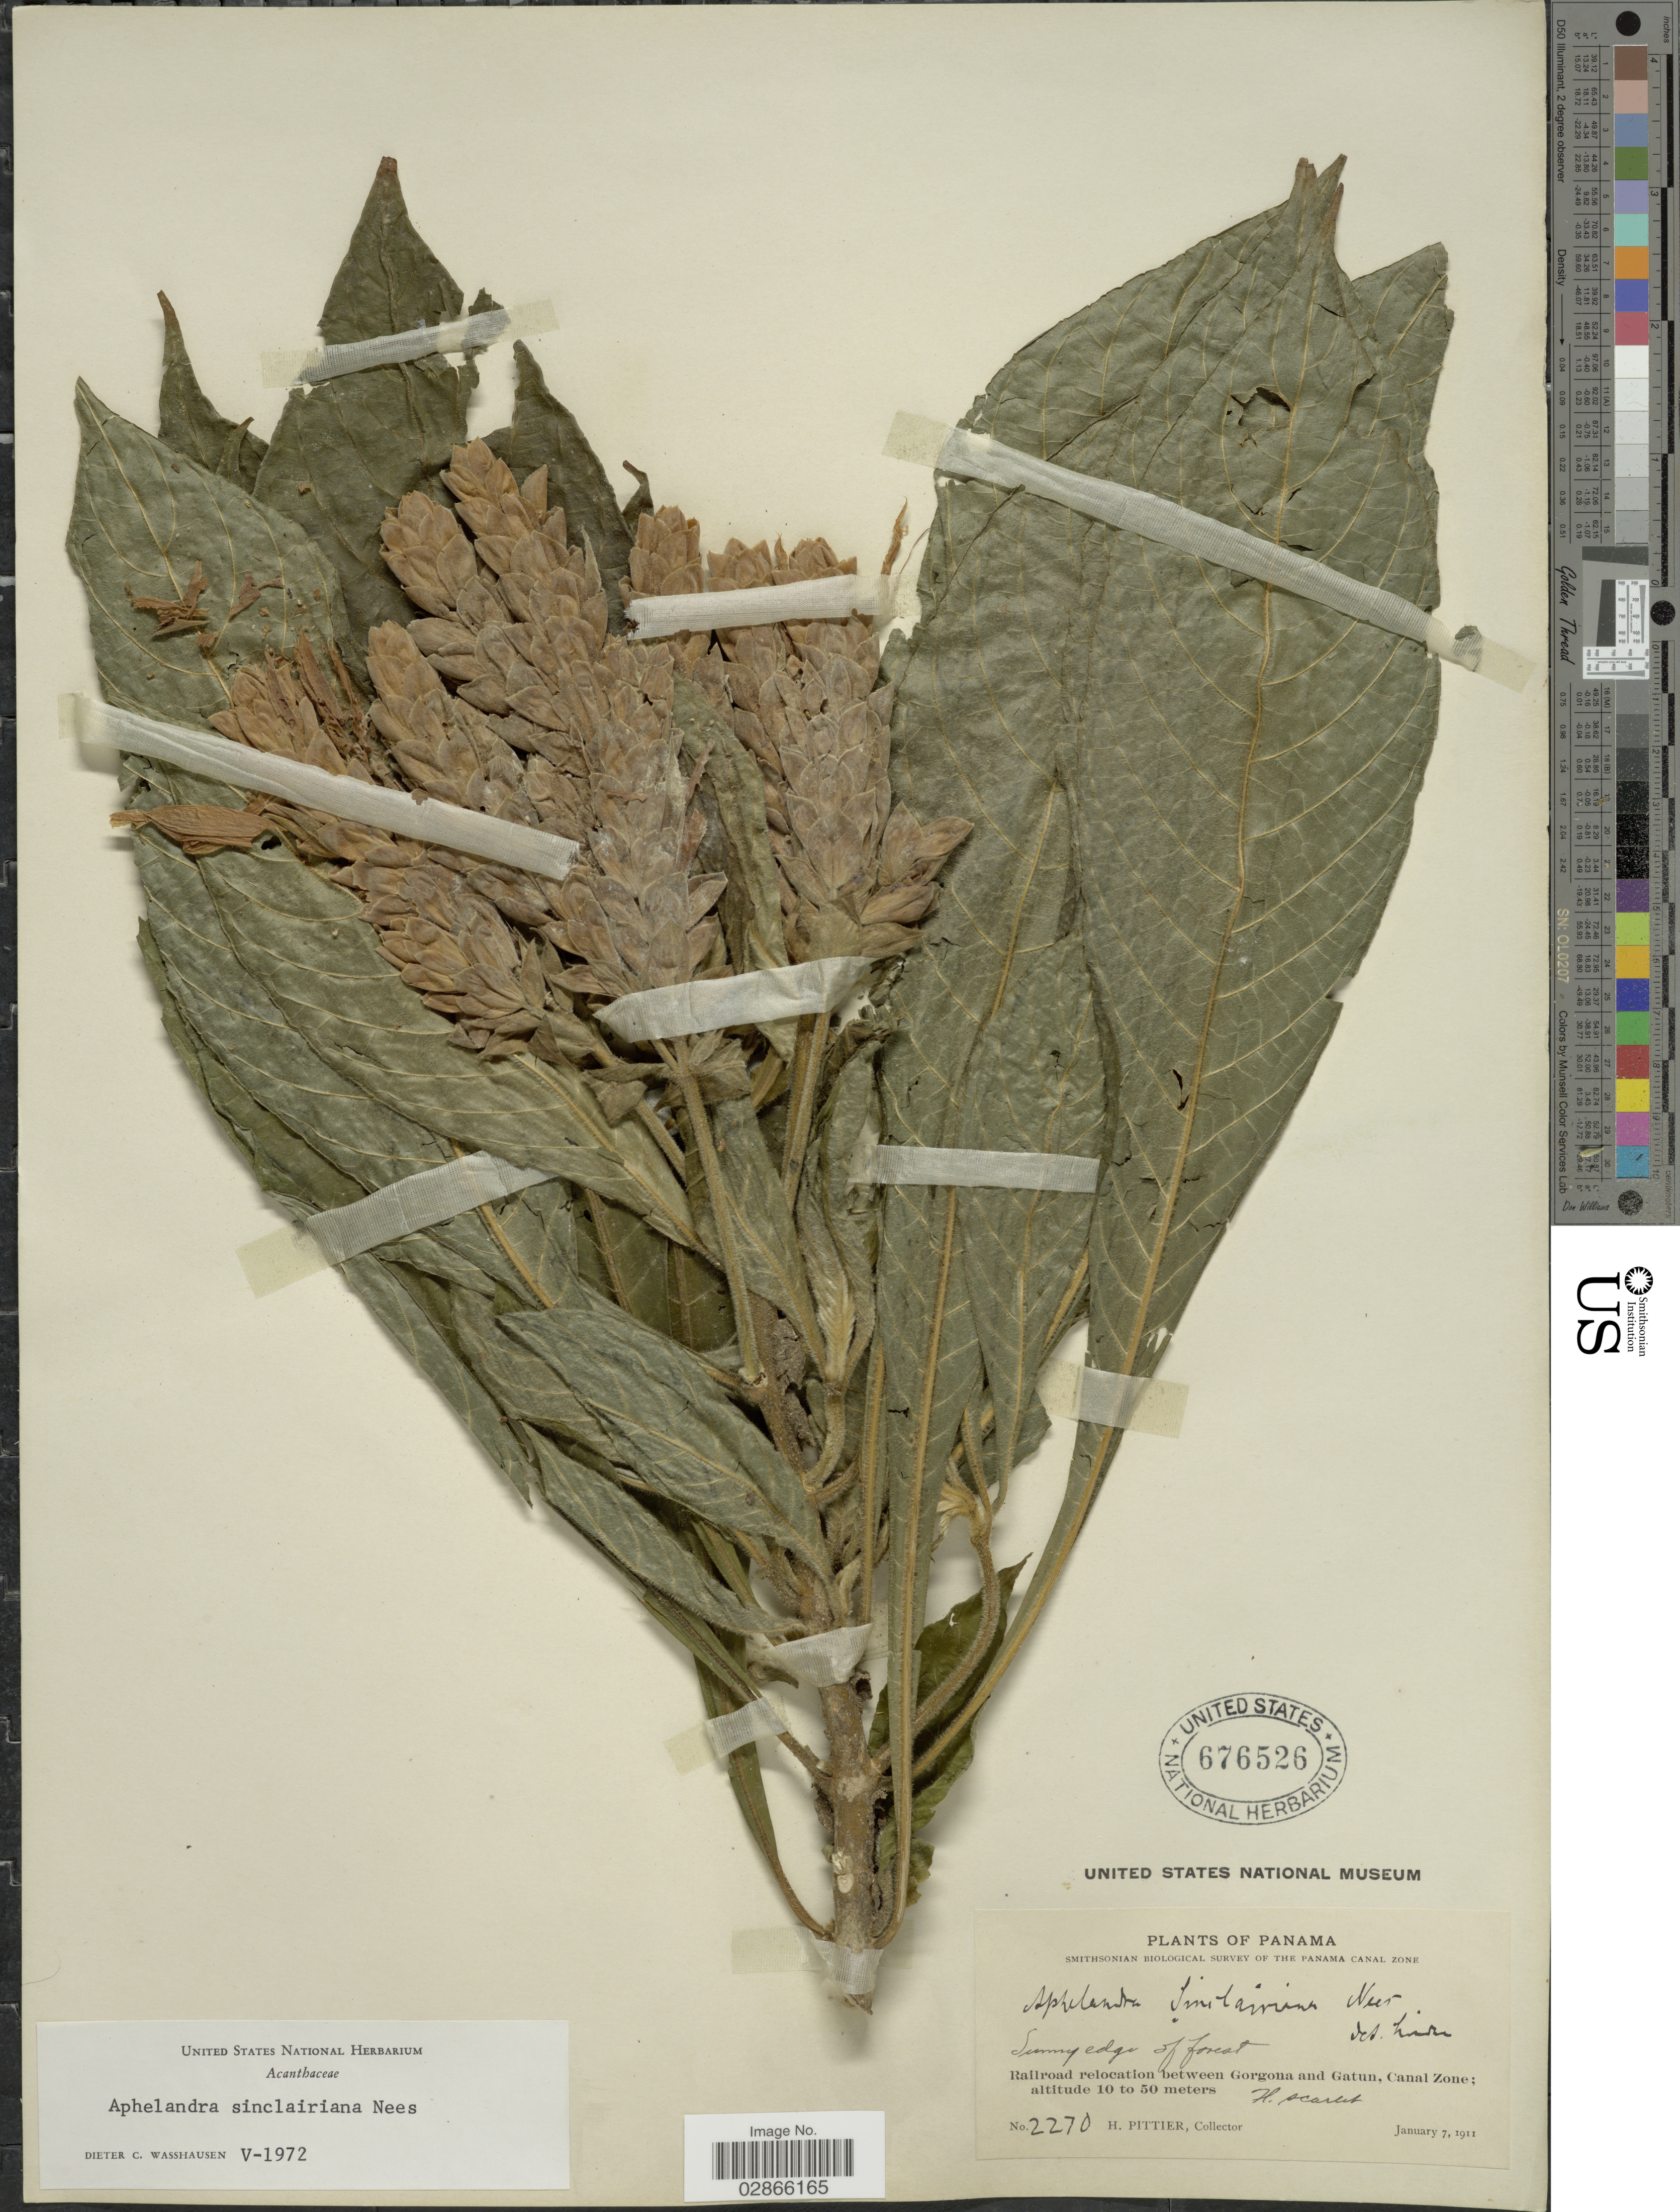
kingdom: Plantae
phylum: Tracheophyta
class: Magnoliopsida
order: Lamiales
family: Acanthaceae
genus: Aphelandra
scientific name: Aphelandra sinclairiana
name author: Nees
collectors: H. F. Pittier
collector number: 2270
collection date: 1911-01-07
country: Panama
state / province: Colón / Panamá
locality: Railroad relocation between Gorgona and Gatun, Canal Zone.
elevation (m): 10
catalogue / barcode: US 676526